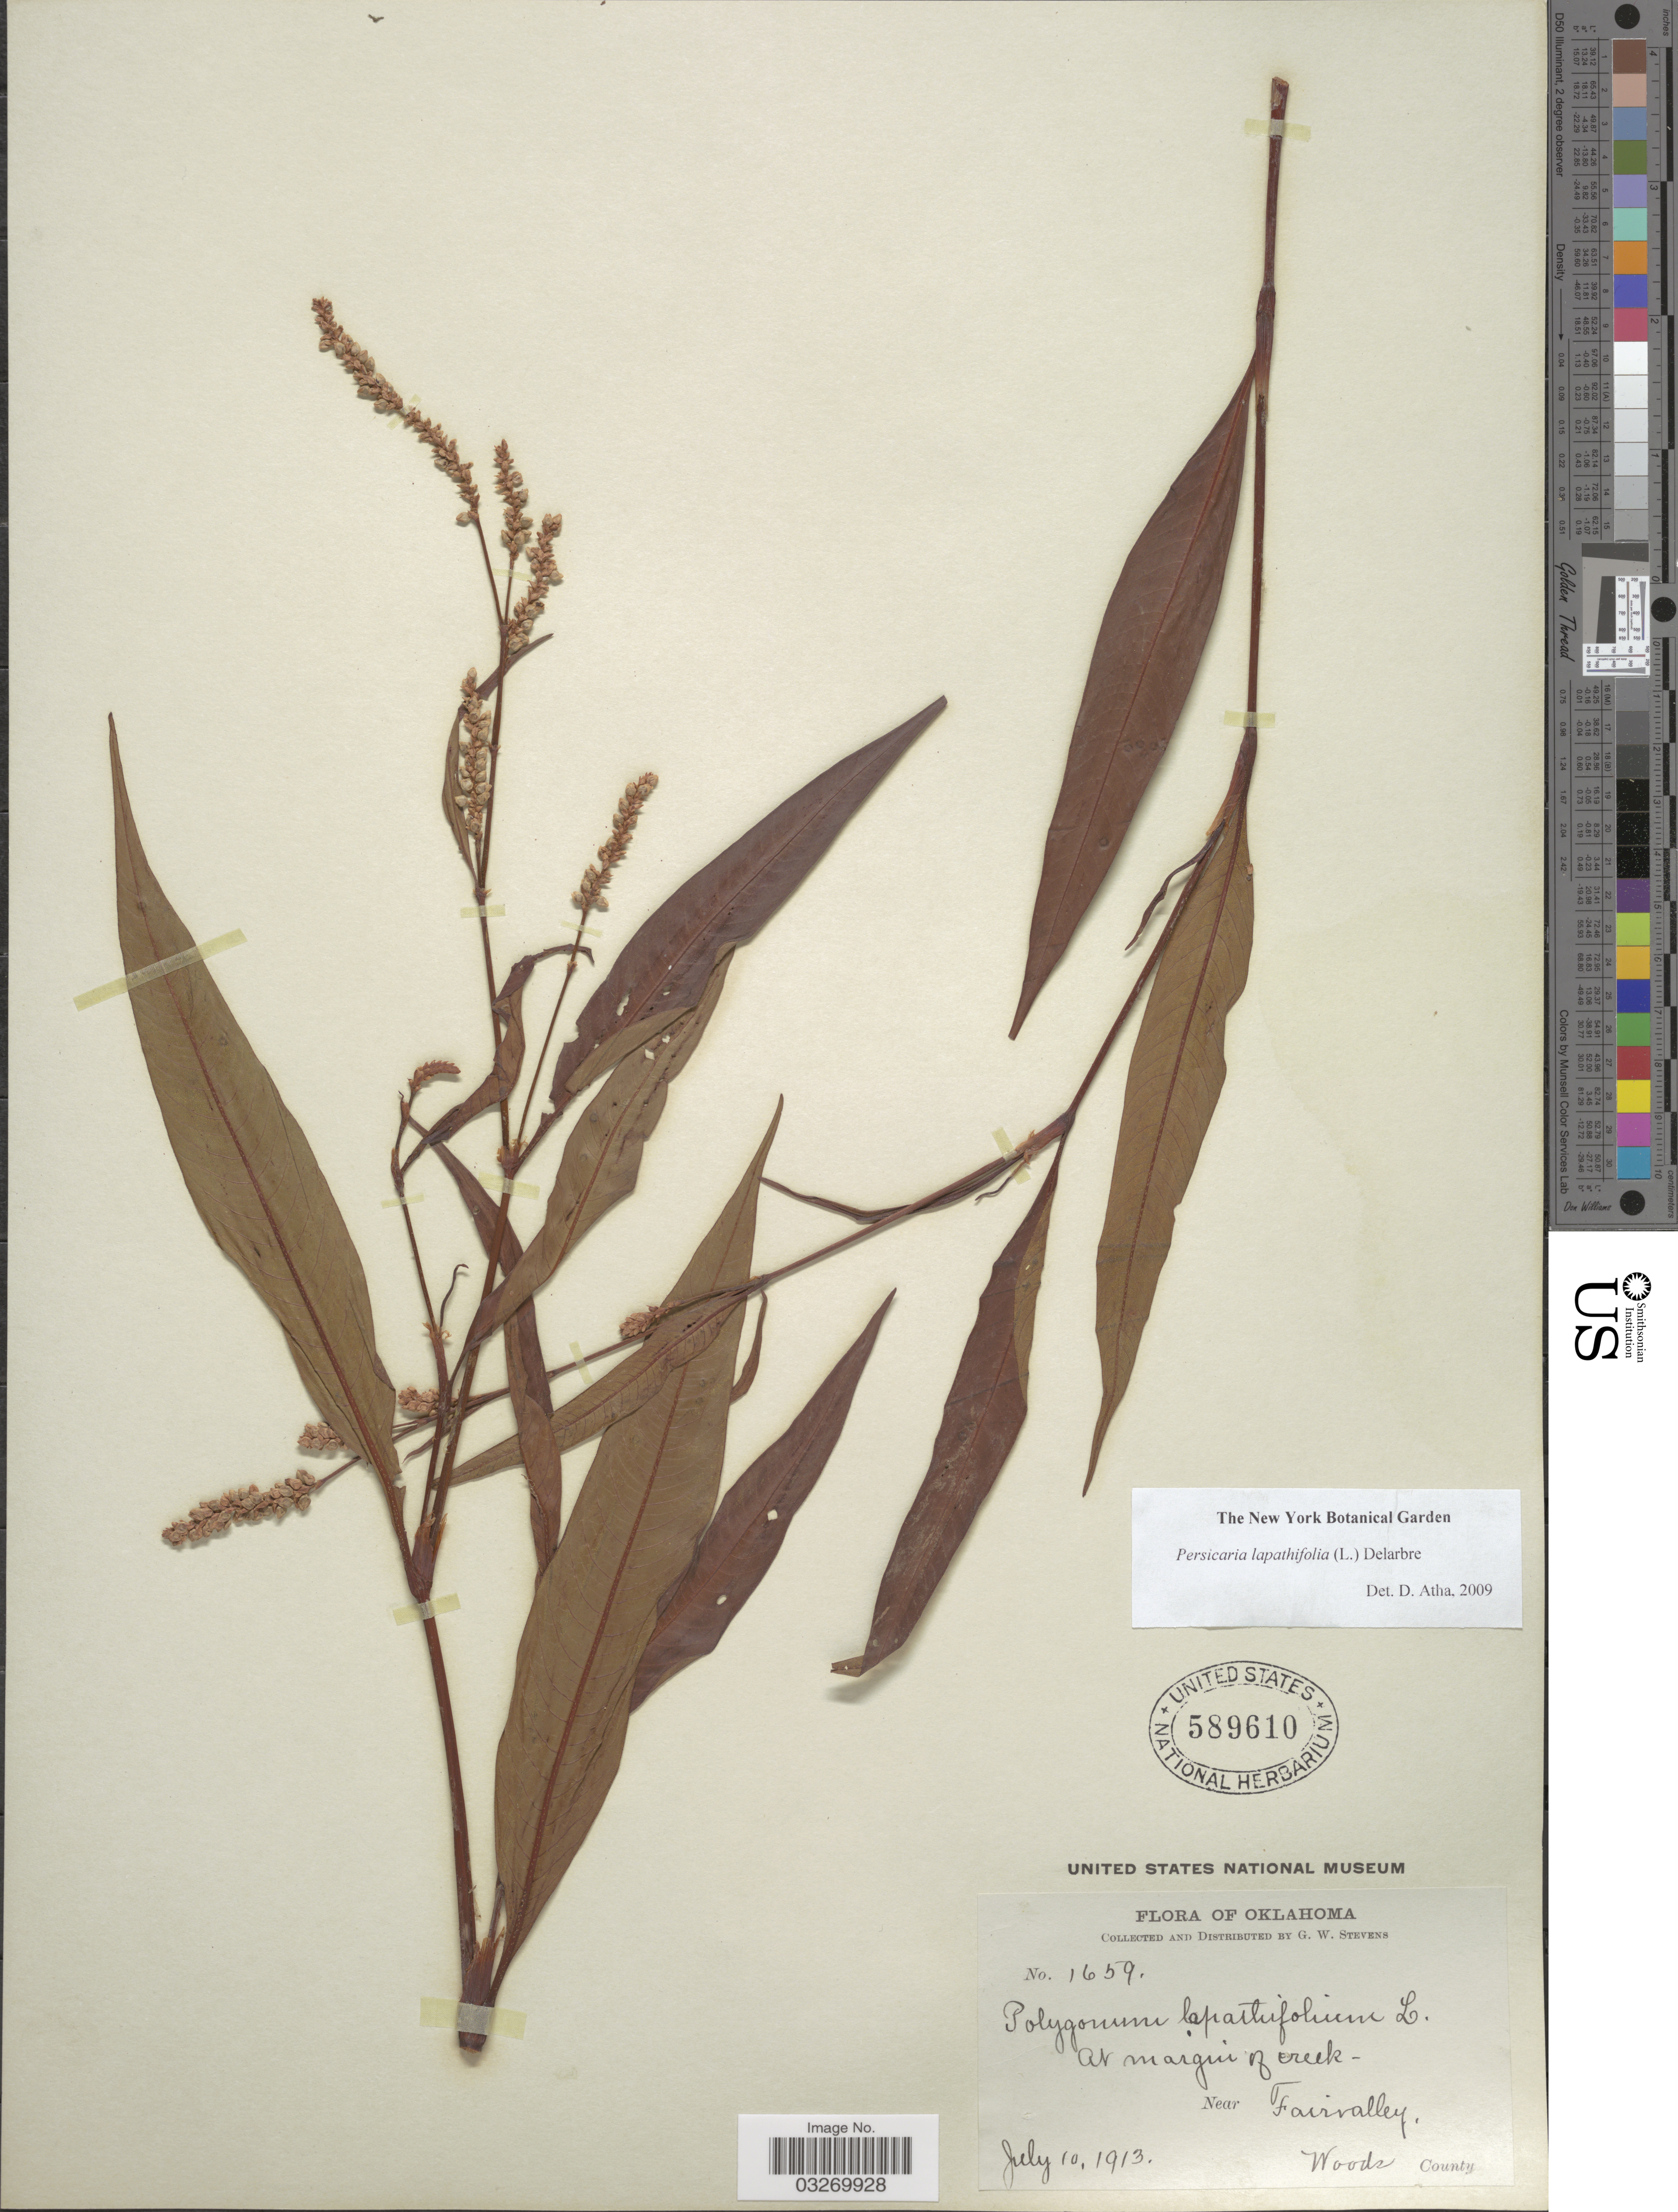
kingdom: Plantae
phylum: Tracheophyta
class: Magnoliopsida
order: Caryophyllales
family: Polygonaceae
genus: Persicaria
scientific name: Persicaria lapathifolia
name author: (L.) Delarbre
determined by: Atha, D. E.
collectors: G. W. Stevens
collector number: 1659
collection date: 1913-07-10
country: United States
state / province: Oklahoma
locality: At margin of creek. Near Fairvalley. Woods County.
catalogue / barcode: US 589610